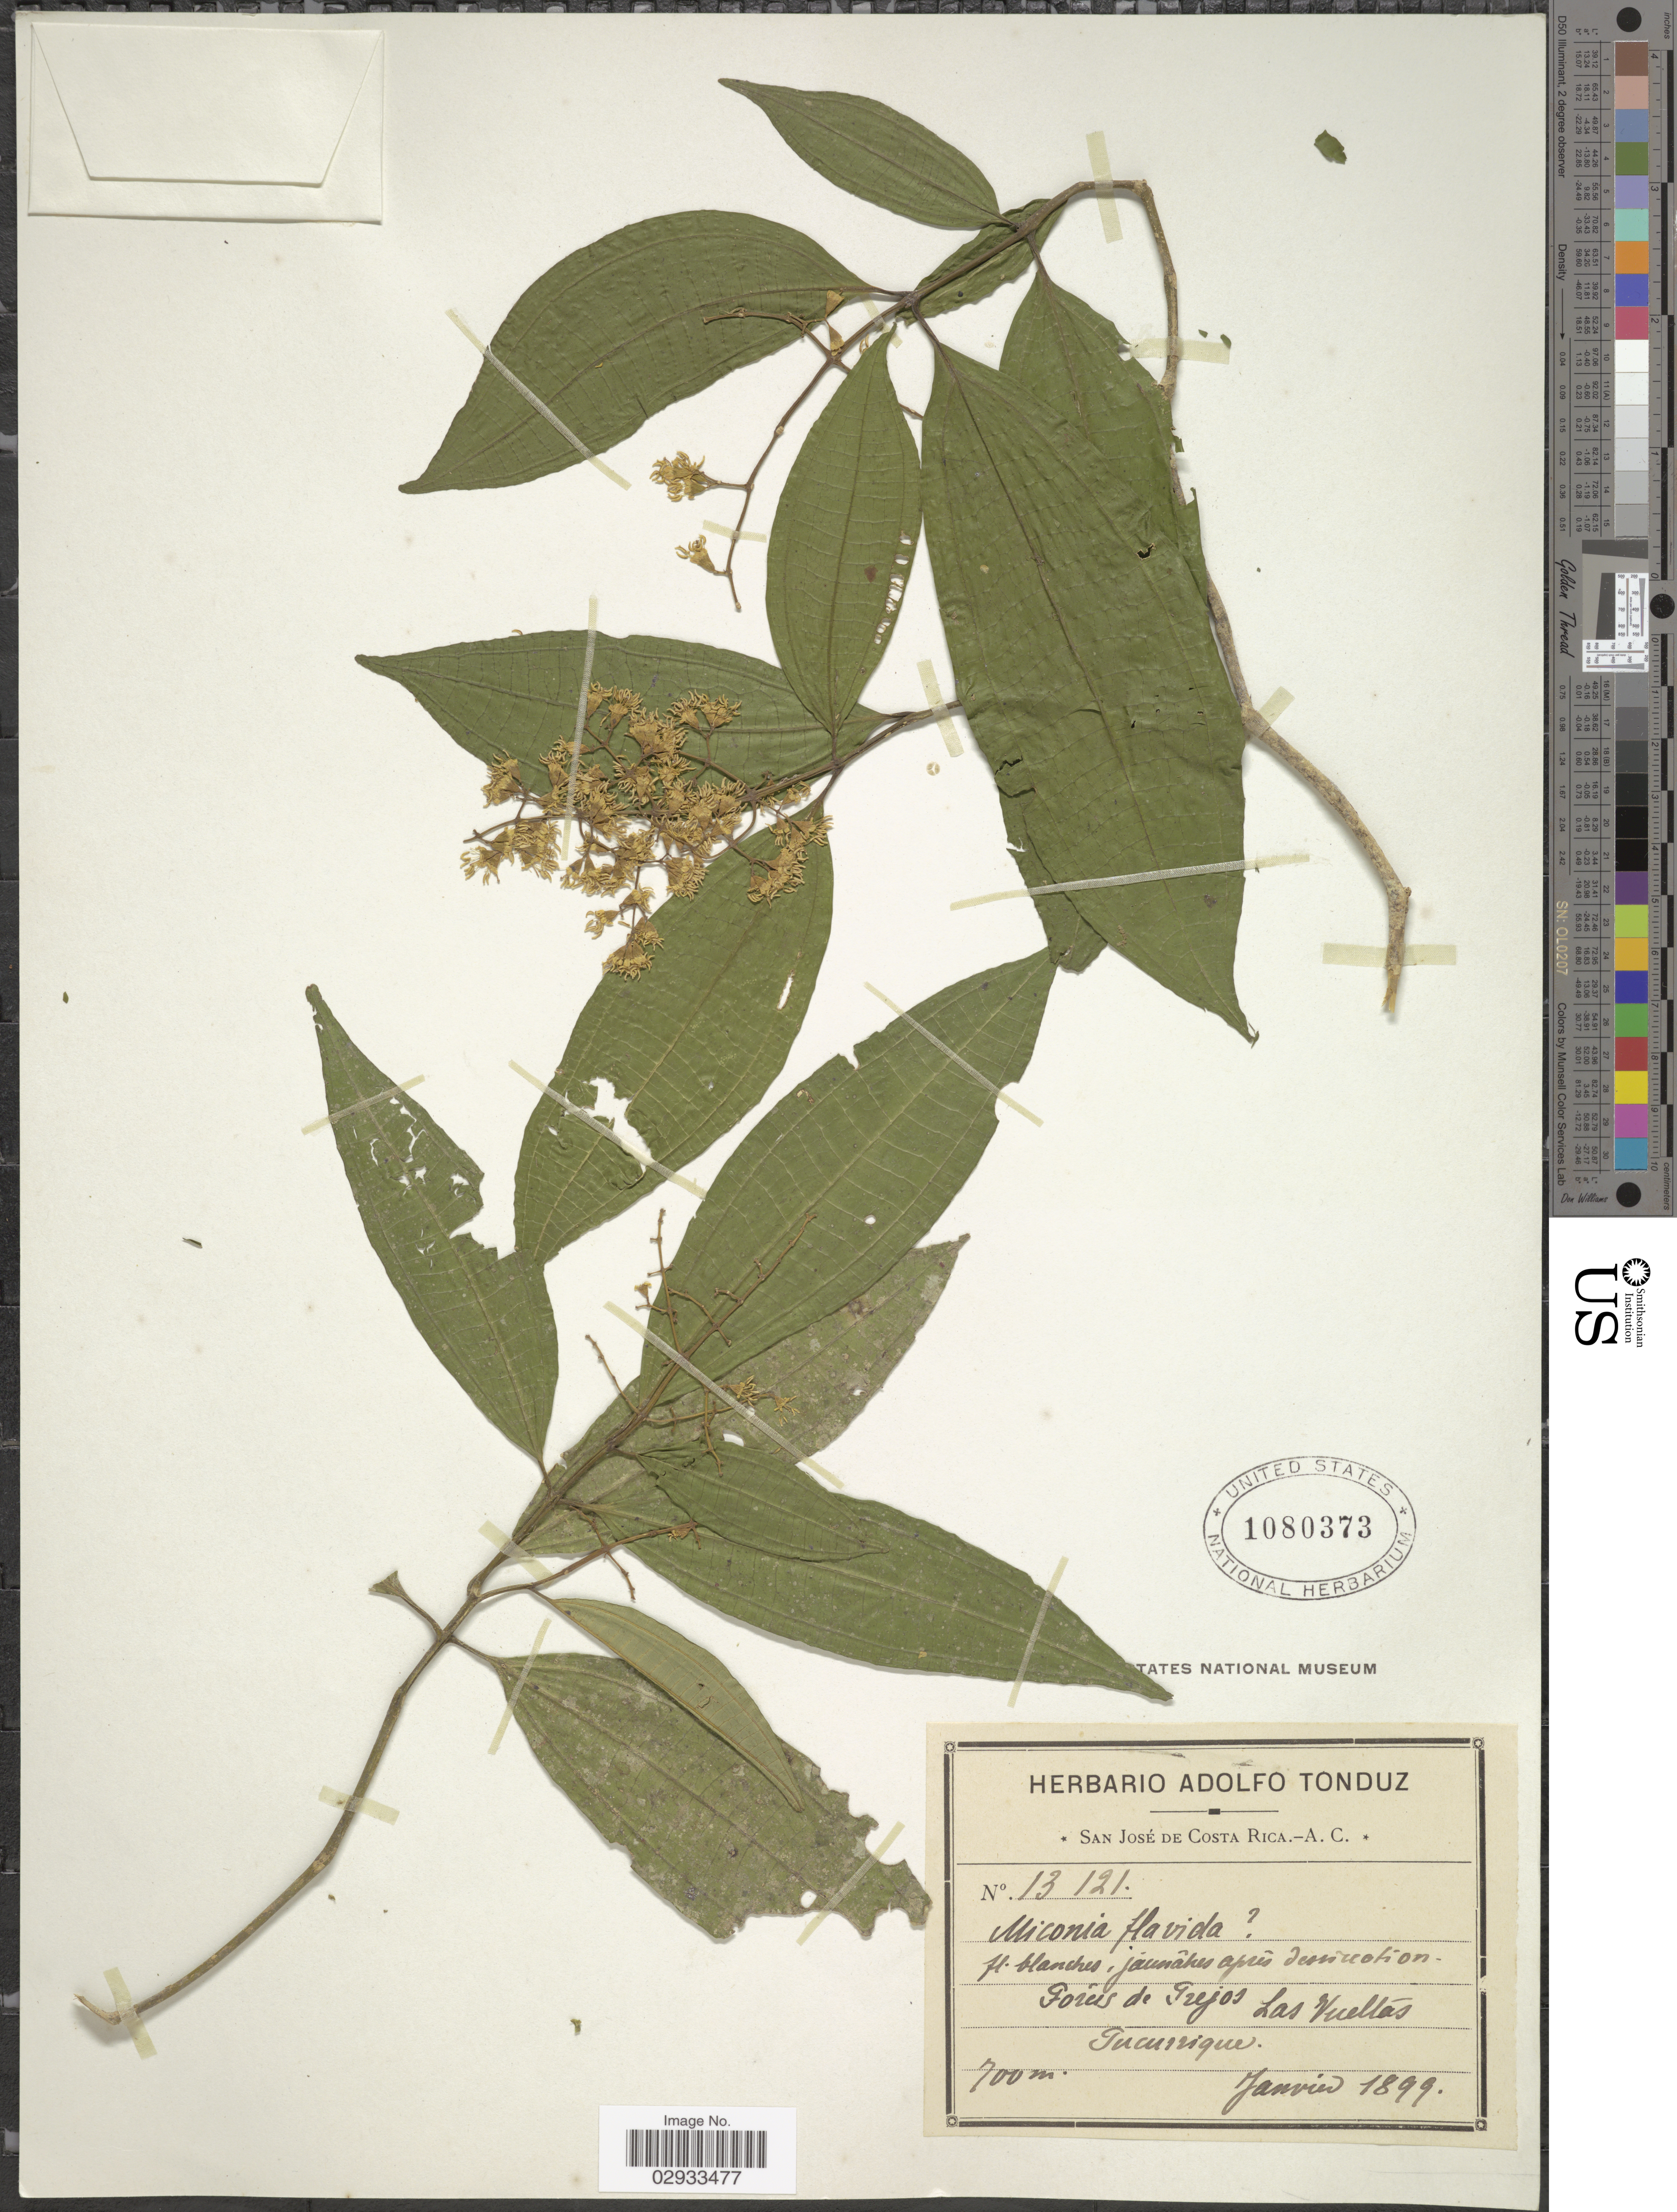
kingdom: Plantae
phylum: Tracheophyta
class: Magnoliopsida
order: Myrtales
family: Melastomataceae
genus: Miconia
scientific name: Miconia smaragdina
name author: Naudin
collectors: ex Herb. Adolfo Tonduz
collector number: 13121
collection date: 1899-01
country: Costa Rica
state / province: San José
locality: Forêts de Trejos Las Vueltas. Tucurrique.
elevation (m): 700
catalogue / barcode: US 1080373